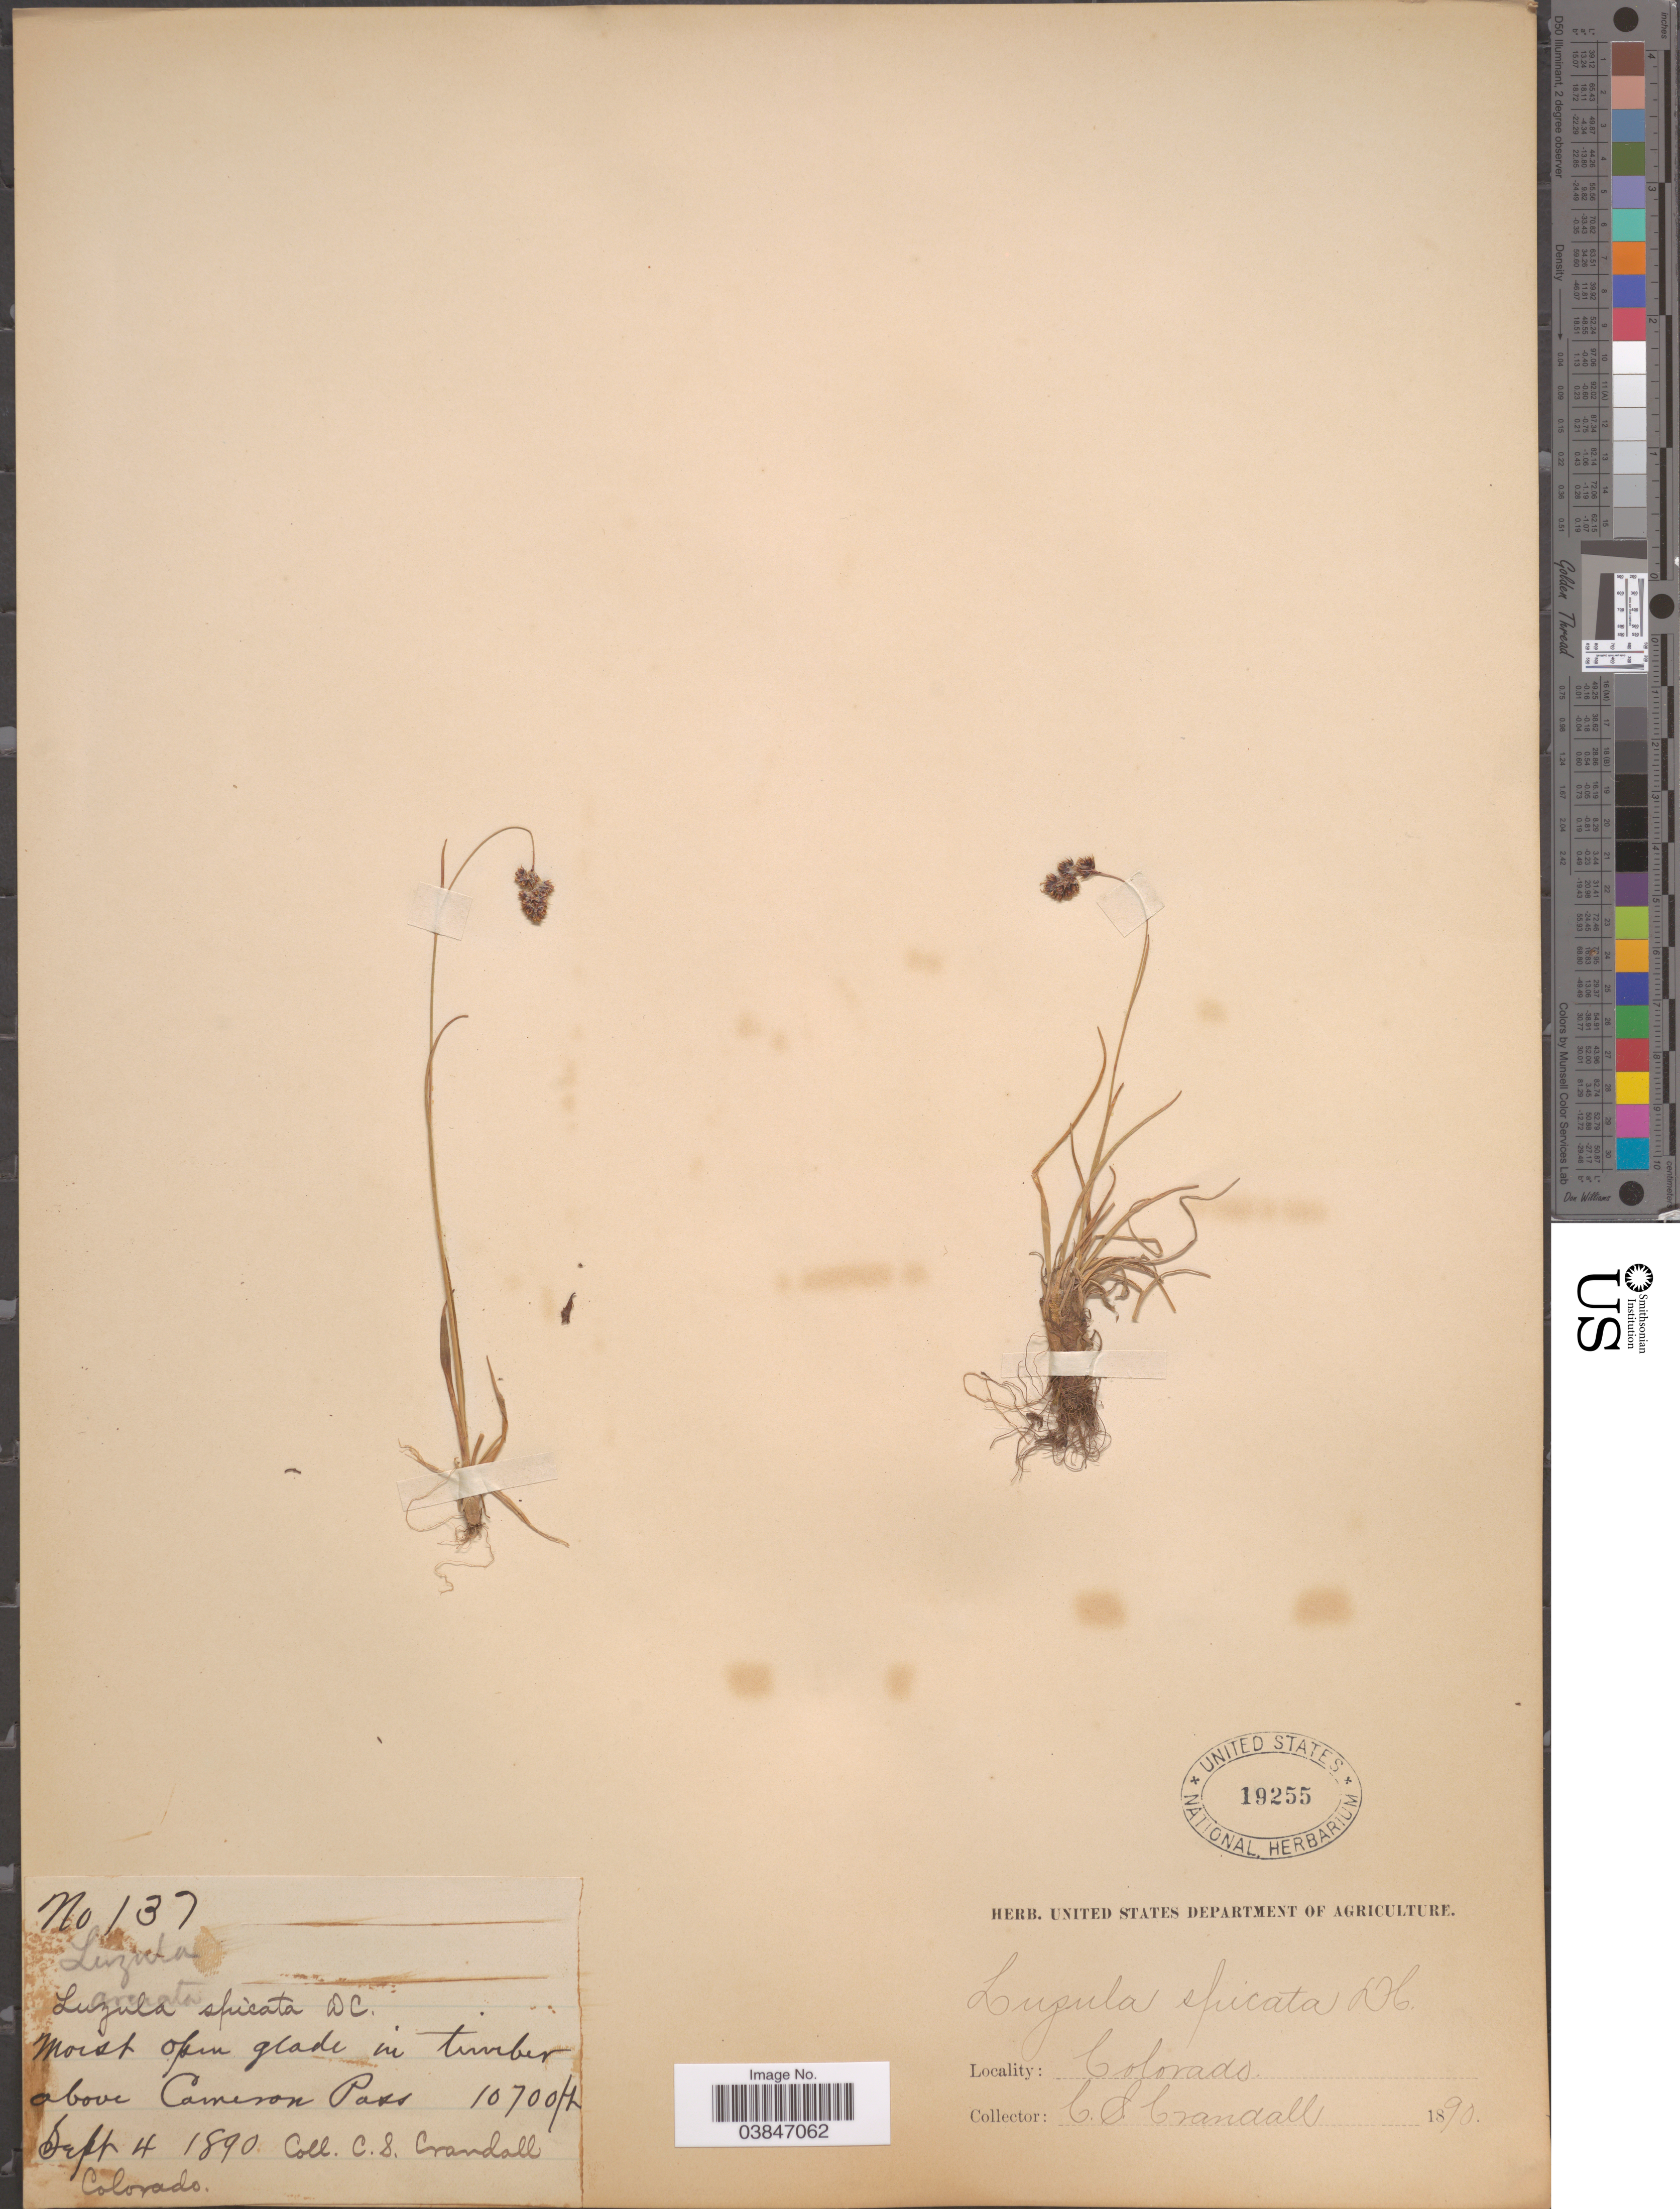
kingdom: Plantae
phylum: Tracheophyta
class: Liliopsida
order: Poales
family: Juncaceae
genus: Luzula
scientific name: Luzula spicata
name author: (L.) DC.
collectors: C. Crandall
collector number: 137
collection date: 1890-09-04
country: United States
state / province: Colorado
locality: In timber above Cameron Pass.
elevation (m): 3261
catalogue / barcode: US 19255